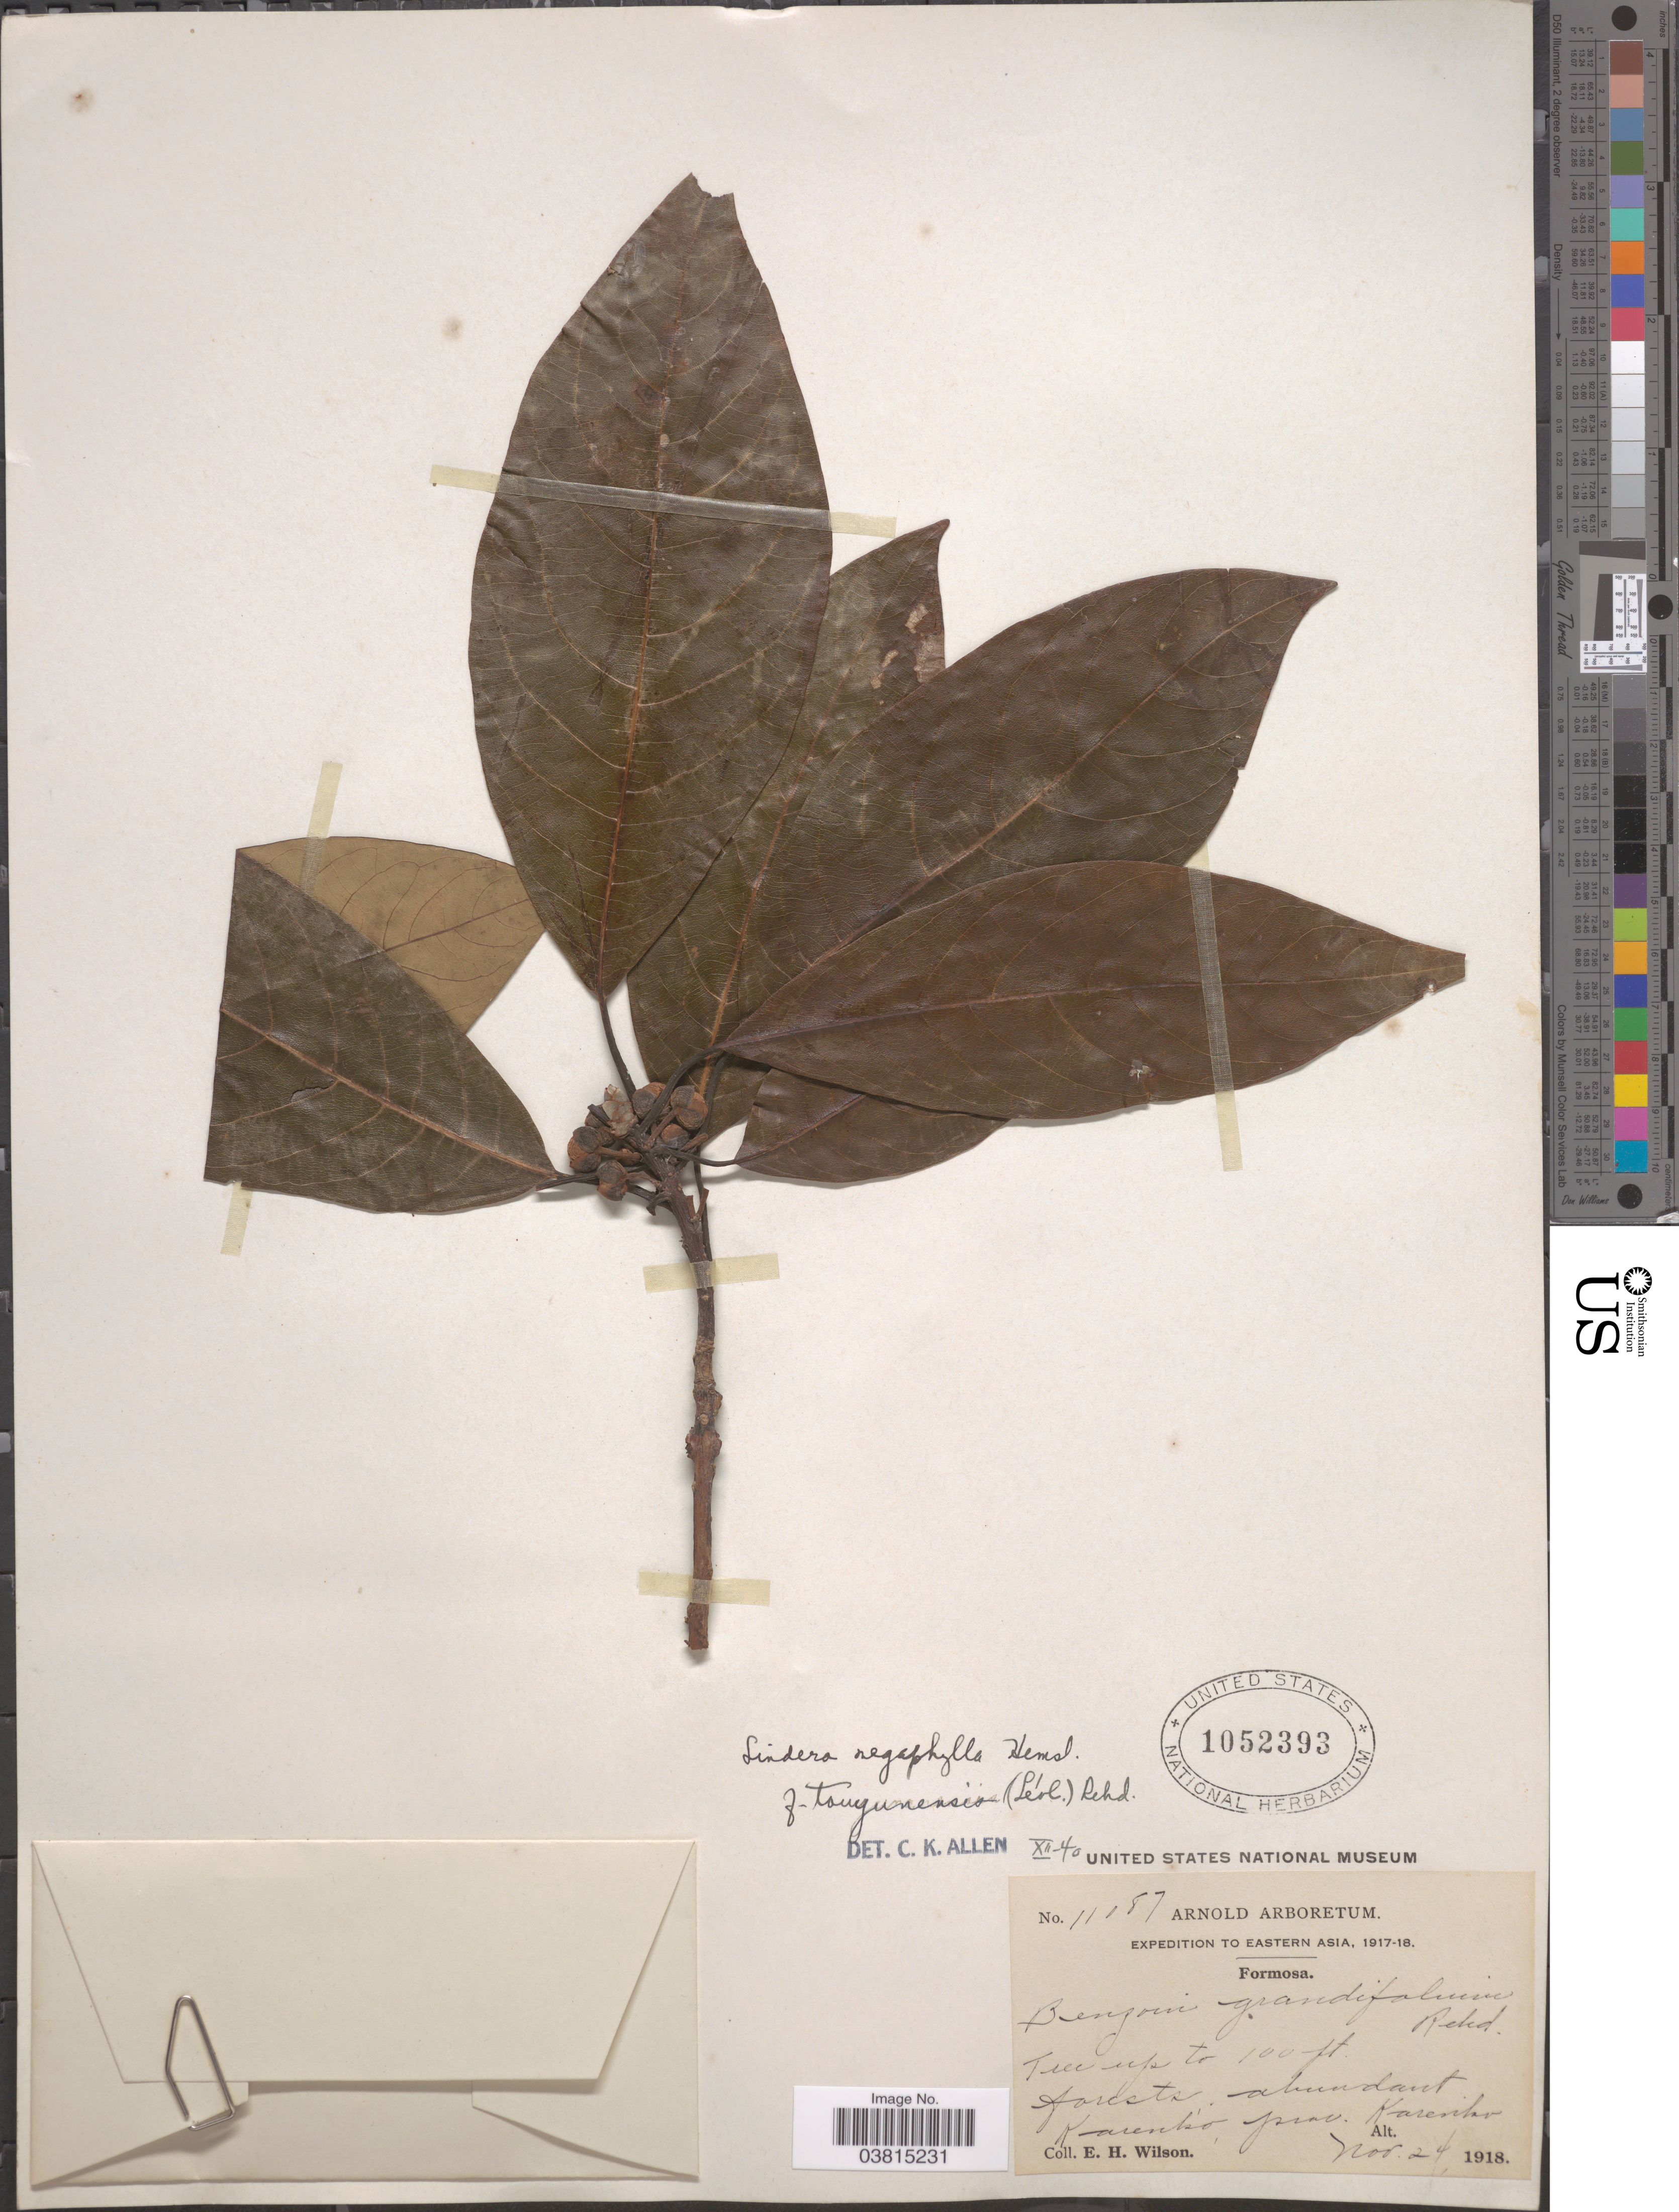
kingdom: Plantae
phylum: Tracheophyta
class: Magnoliopsida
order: Laurales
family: Lauraceae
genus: Lindera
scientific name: Lindera megaphylla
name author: Hemsl.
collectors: E. Wilson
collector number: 11087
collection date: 1918-11-24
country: Taiwan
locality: Eastern Asia. Formosa. Karenko, prov. Karenko.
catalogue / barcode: US 1052393